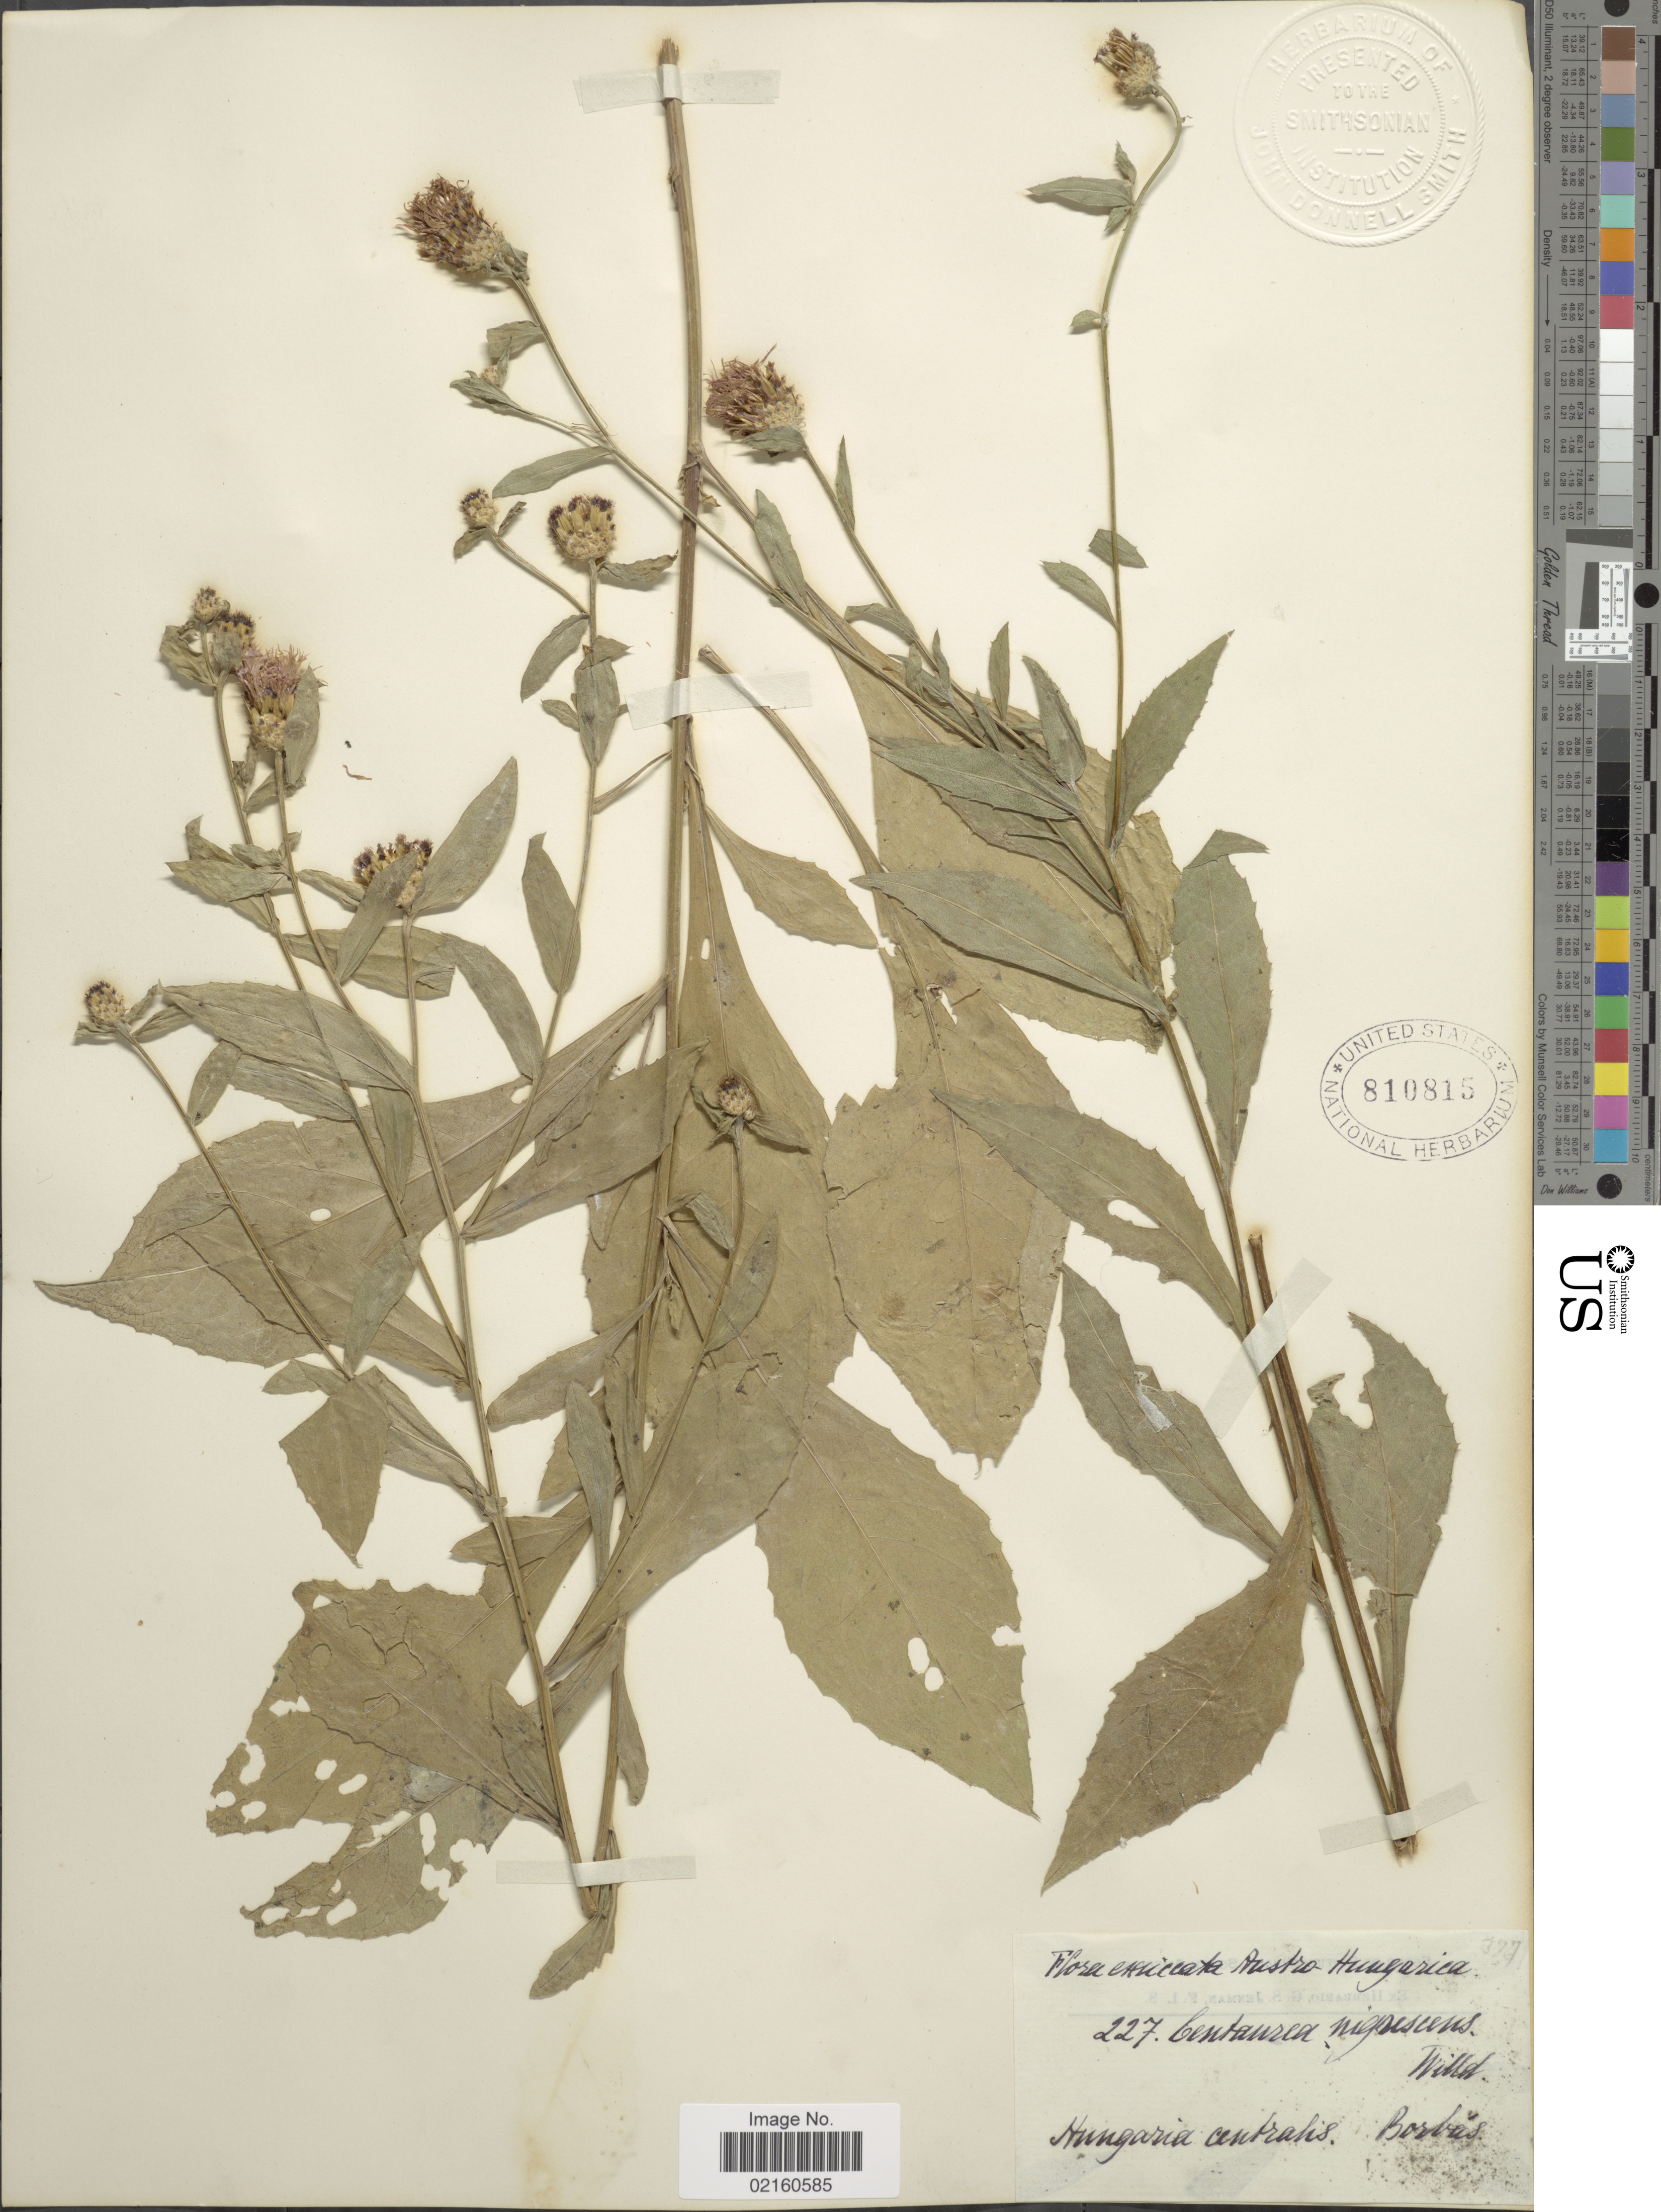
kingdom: Plantae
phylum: Tracheophyta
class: Magnoliopsida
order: Asterales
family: Asteraceae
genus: Centaurea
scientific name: Centaurea nigrescens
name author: Willd.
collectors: V. von Borbás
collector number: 227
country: Hungary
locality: Austro-Hungarica, Hungaria Centralis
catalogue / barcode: US 810815